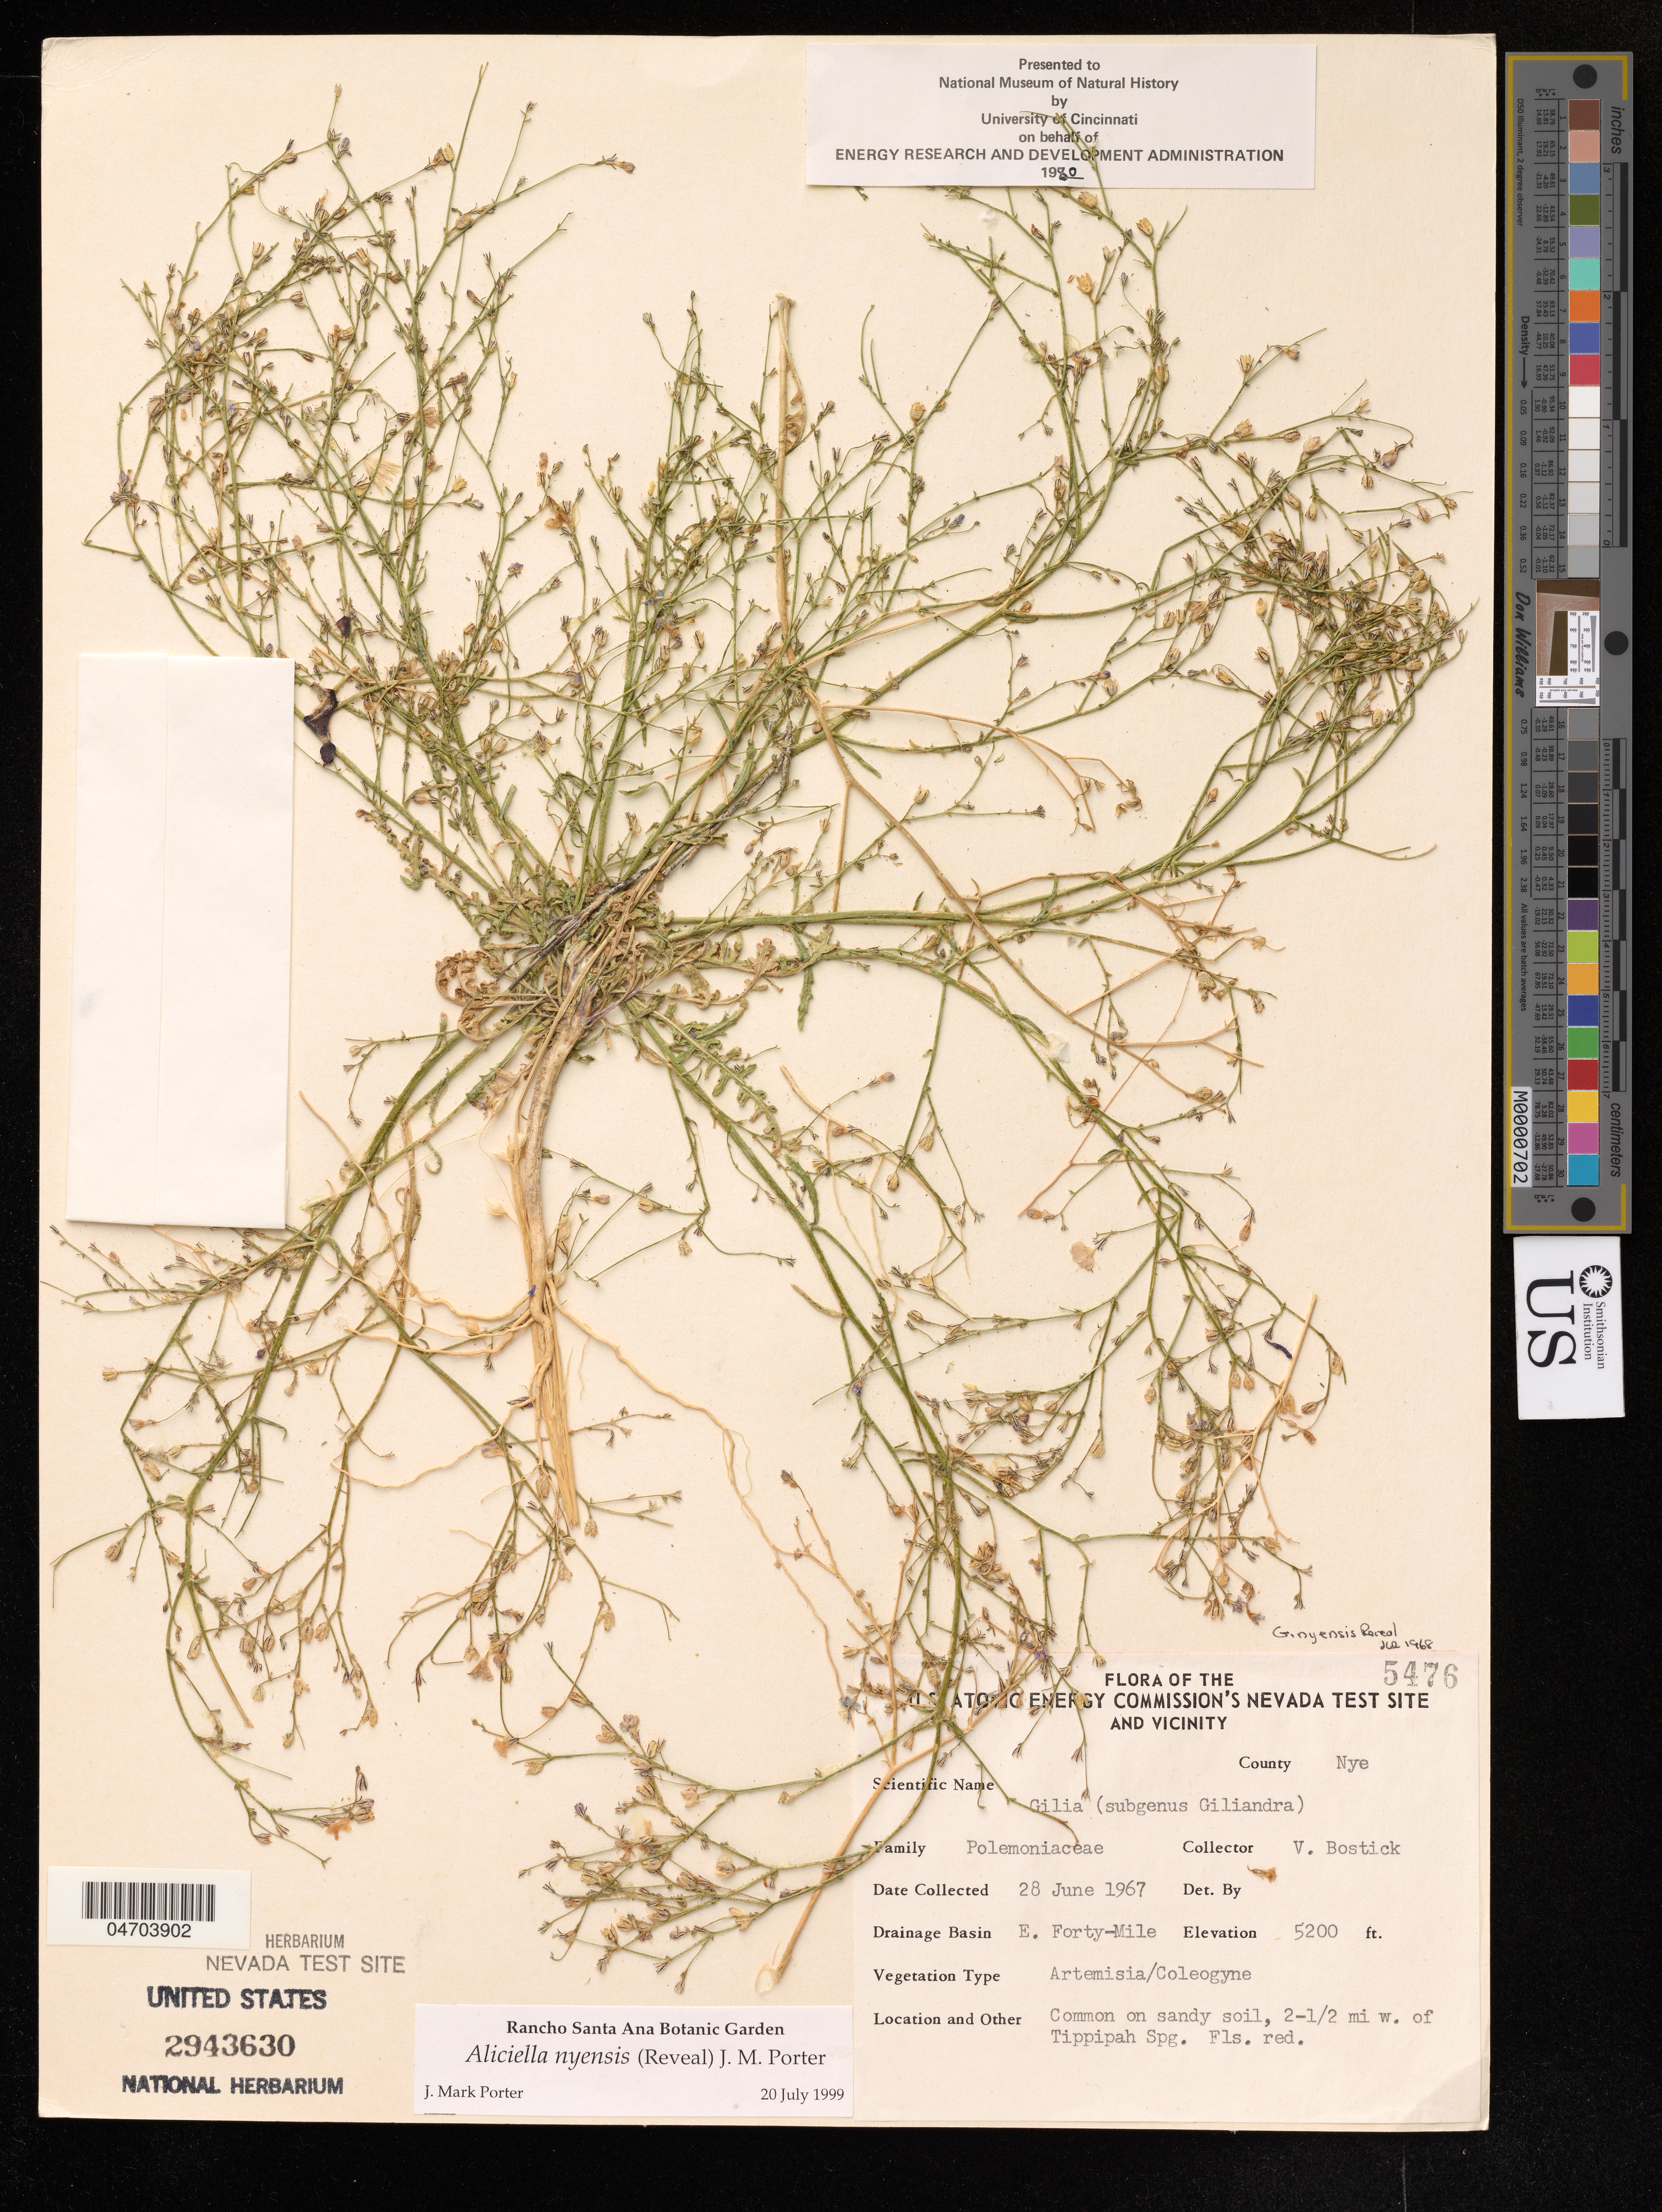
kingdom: Plantae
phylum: Tracheophyta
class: Magnoliopsida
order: Ericales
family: Polemoniaceae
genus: Aliciella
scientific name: Aliciella nyensis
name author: (Reveal) J.M. Porter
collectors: V. Bostick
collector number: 5476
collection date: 1967-06-28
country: United States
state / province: Nevada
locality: The U.S. Atomic Energy Commission's Nevada Test Site and Vicinity. E. Forty-Mile. 2-1/2 mi w. of Tippipah Spg.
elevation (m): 159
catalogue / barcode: US 2943630